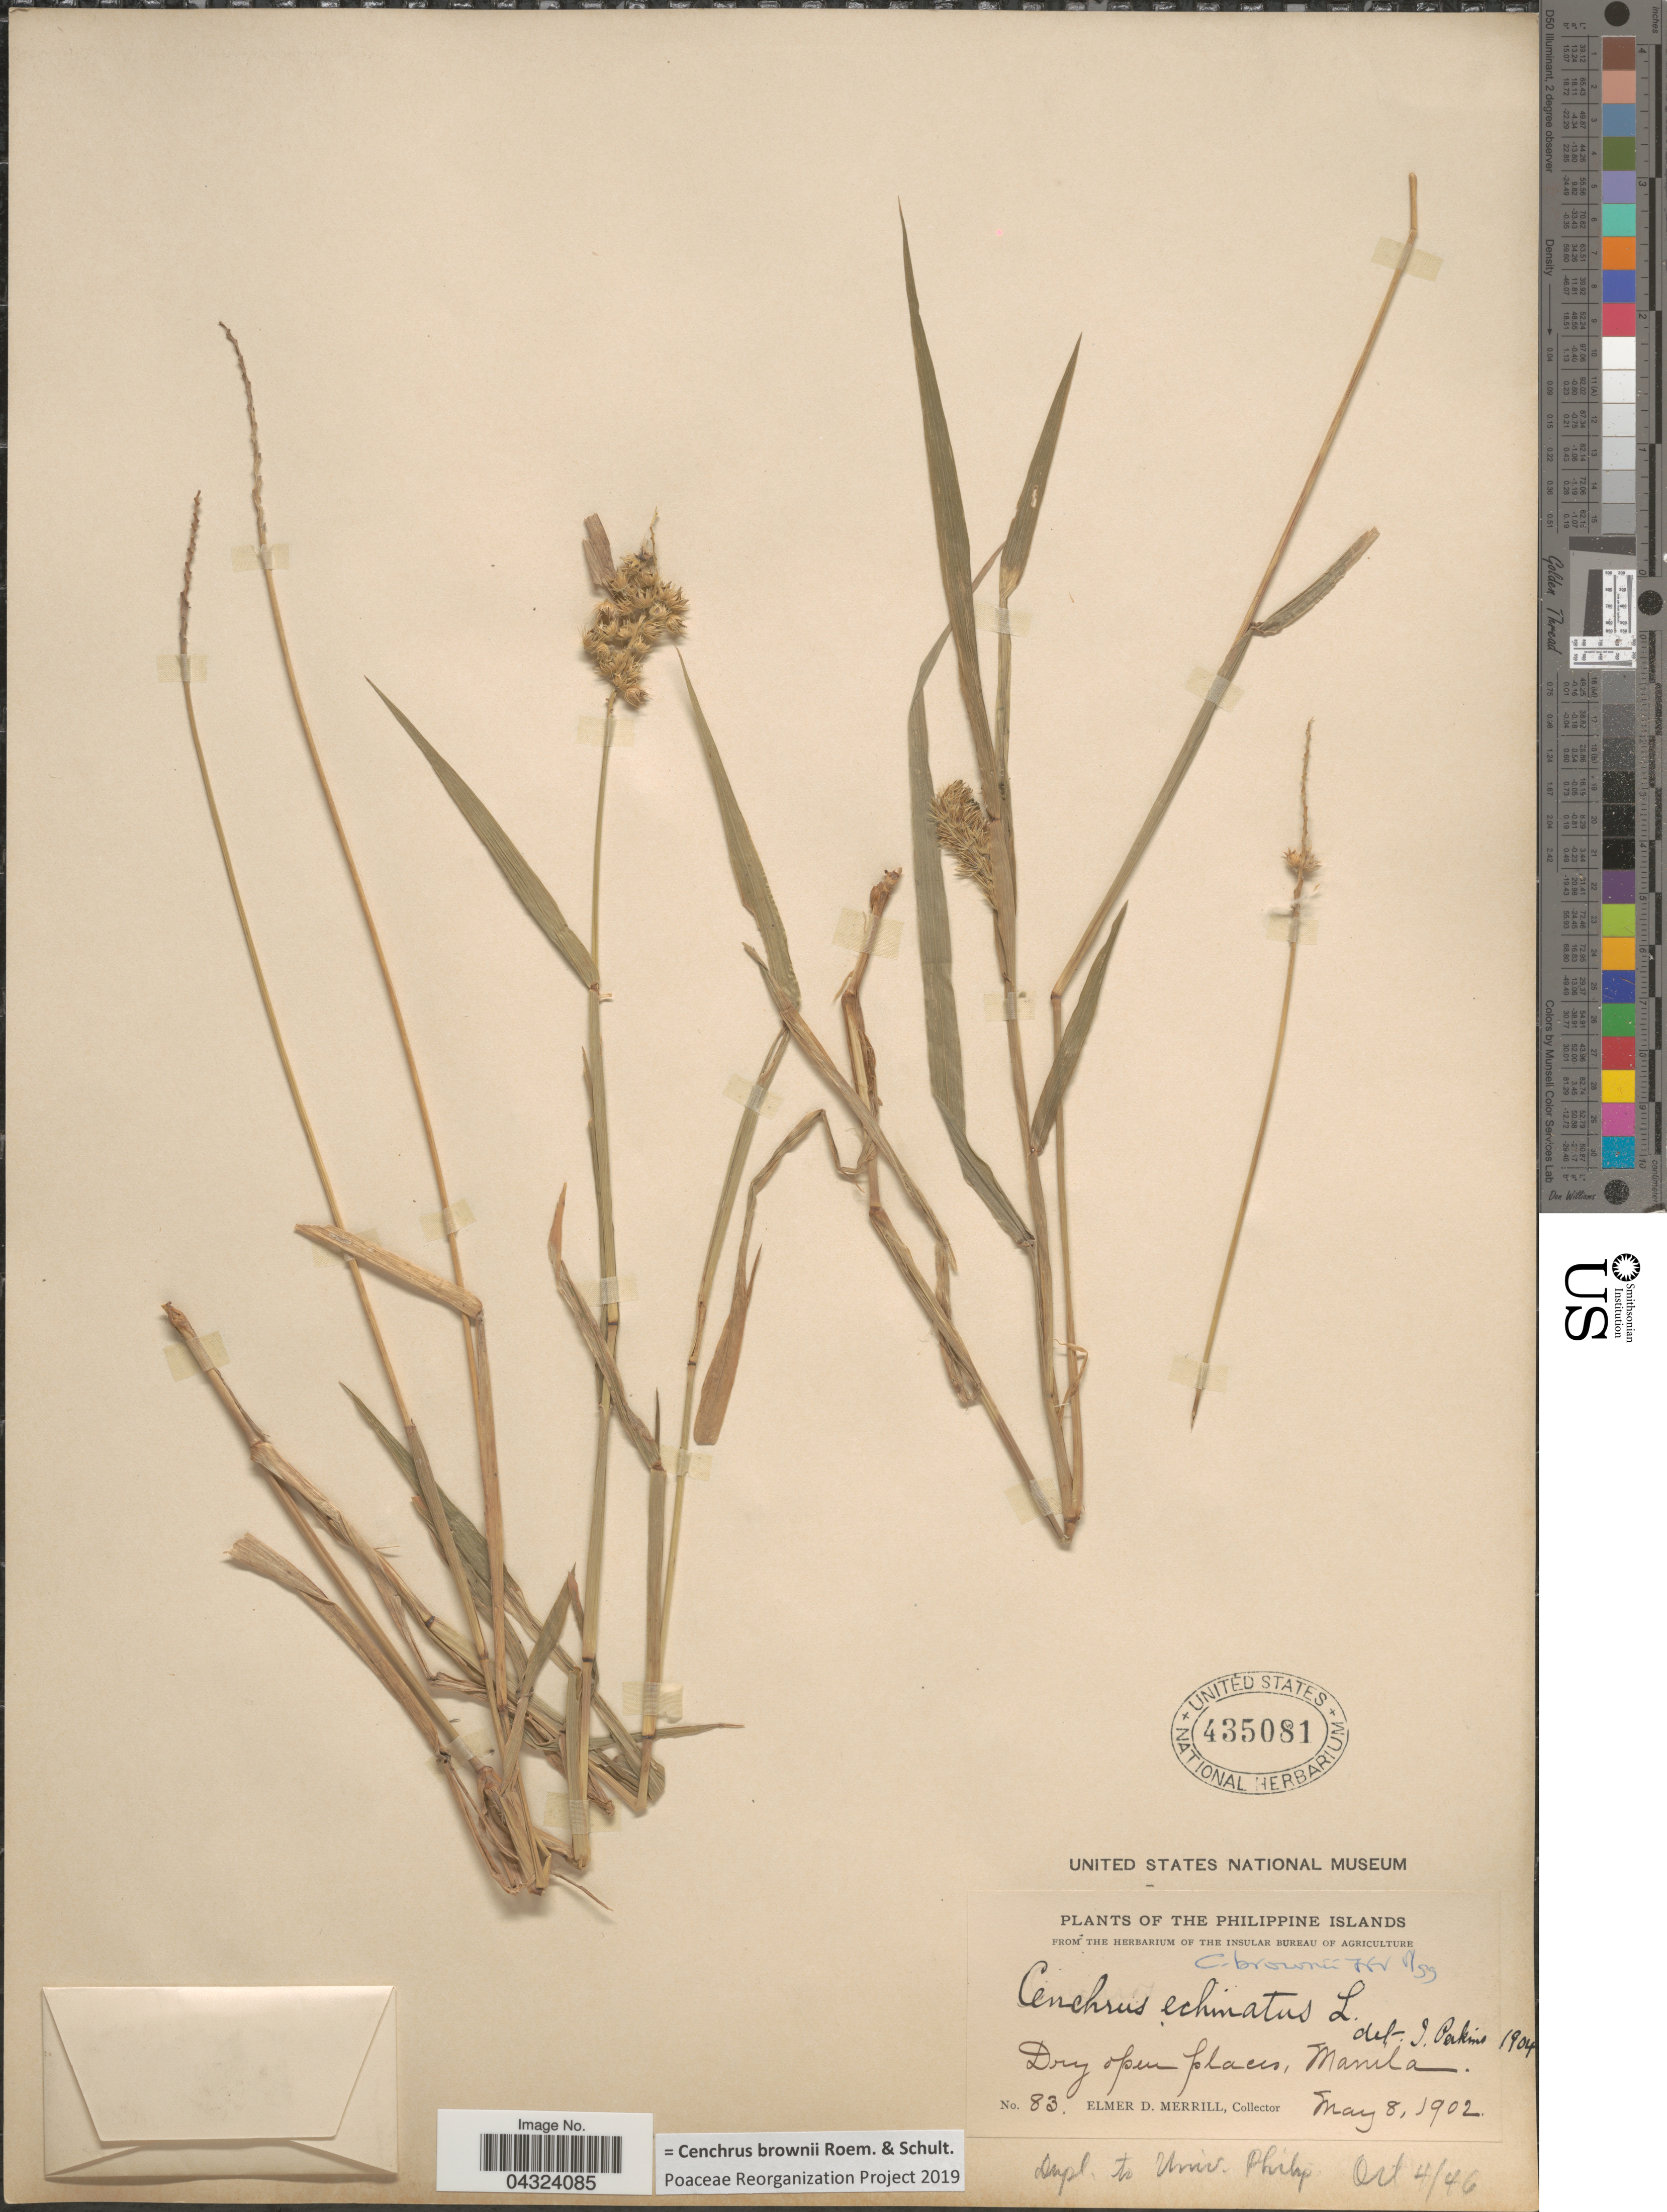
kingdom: Plantae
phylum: Tracheophyta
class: Liliopsida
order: Poales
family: Poaceae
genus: Cenchrus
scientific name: Cenchrus brownii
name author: Roem. & Schult.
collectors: E. D. Merrill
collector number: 83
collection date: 1902-05-08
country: Philippines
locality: Manila.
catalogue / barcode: US 435081